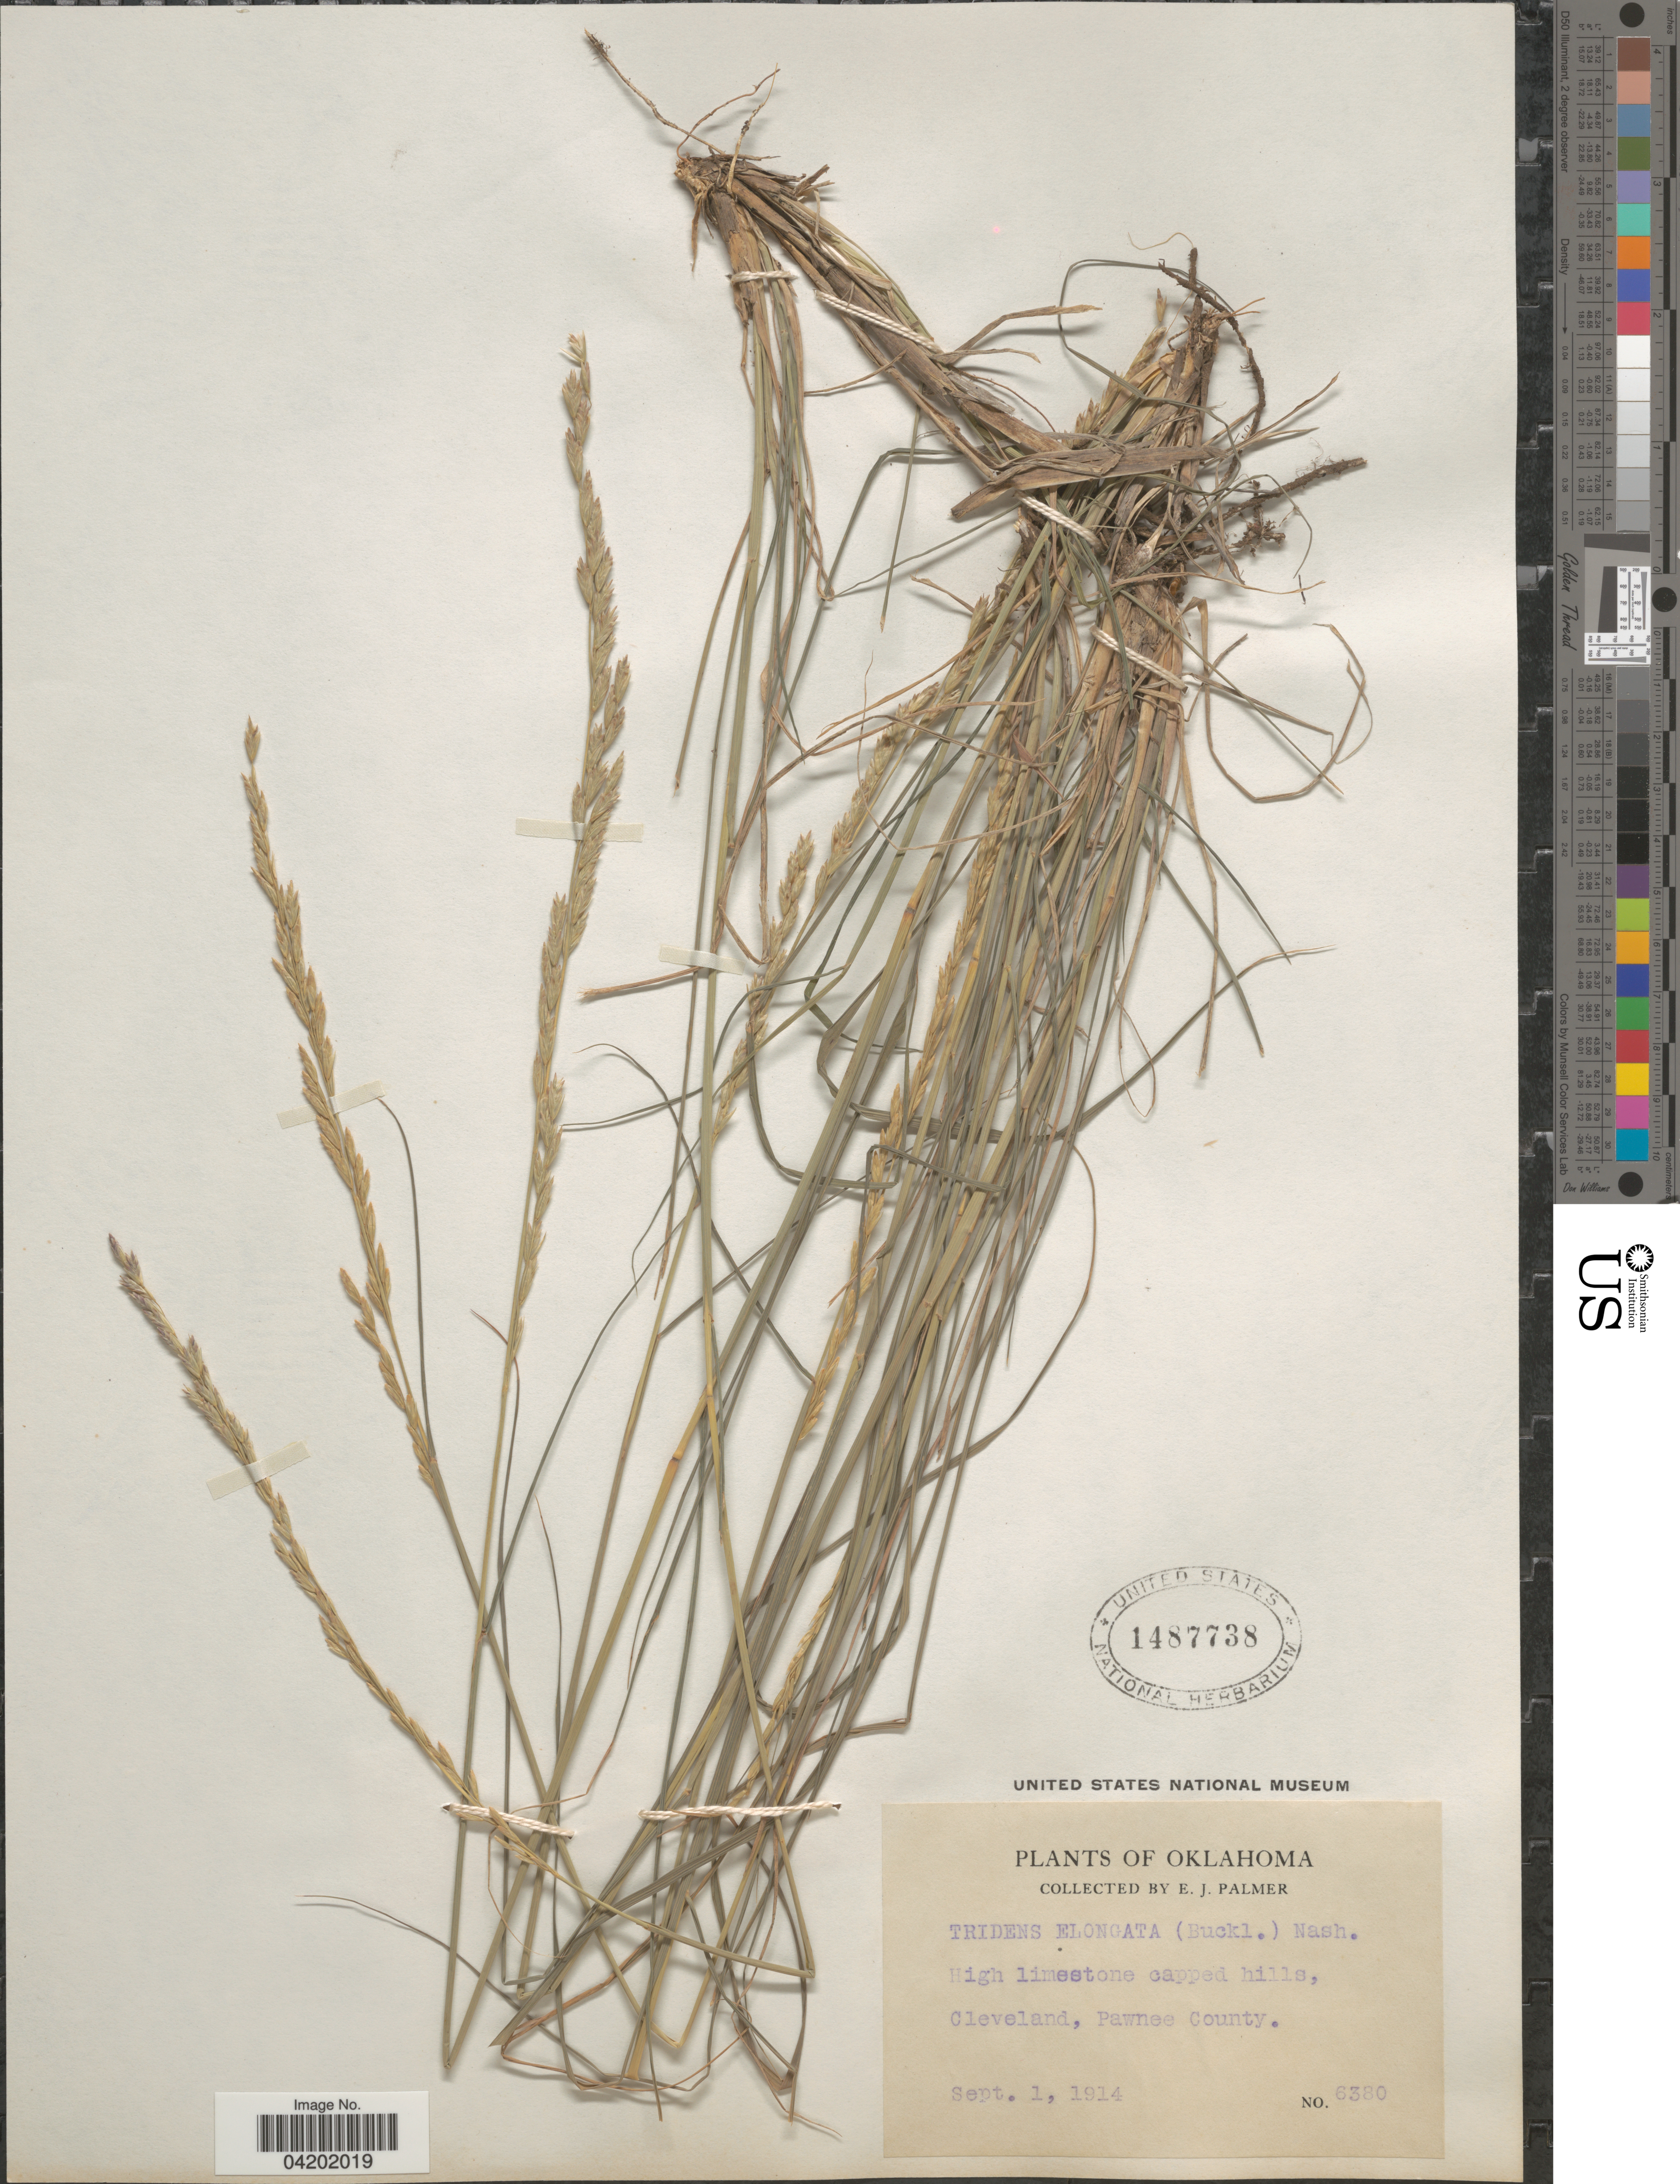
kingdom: Plantae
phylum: Tracheophyta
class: Liliopsida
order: Poales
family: Poaceae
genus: Tridentopsis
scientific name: Tridentopsis mutica var. elongata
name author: P.M. Peterson & Romasch.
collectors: E. J. Palmer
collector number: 6380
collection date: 1914-09-01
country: United States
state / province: Oklahoma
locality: Cleveland, Pawnee County.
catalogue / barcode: US 1487738